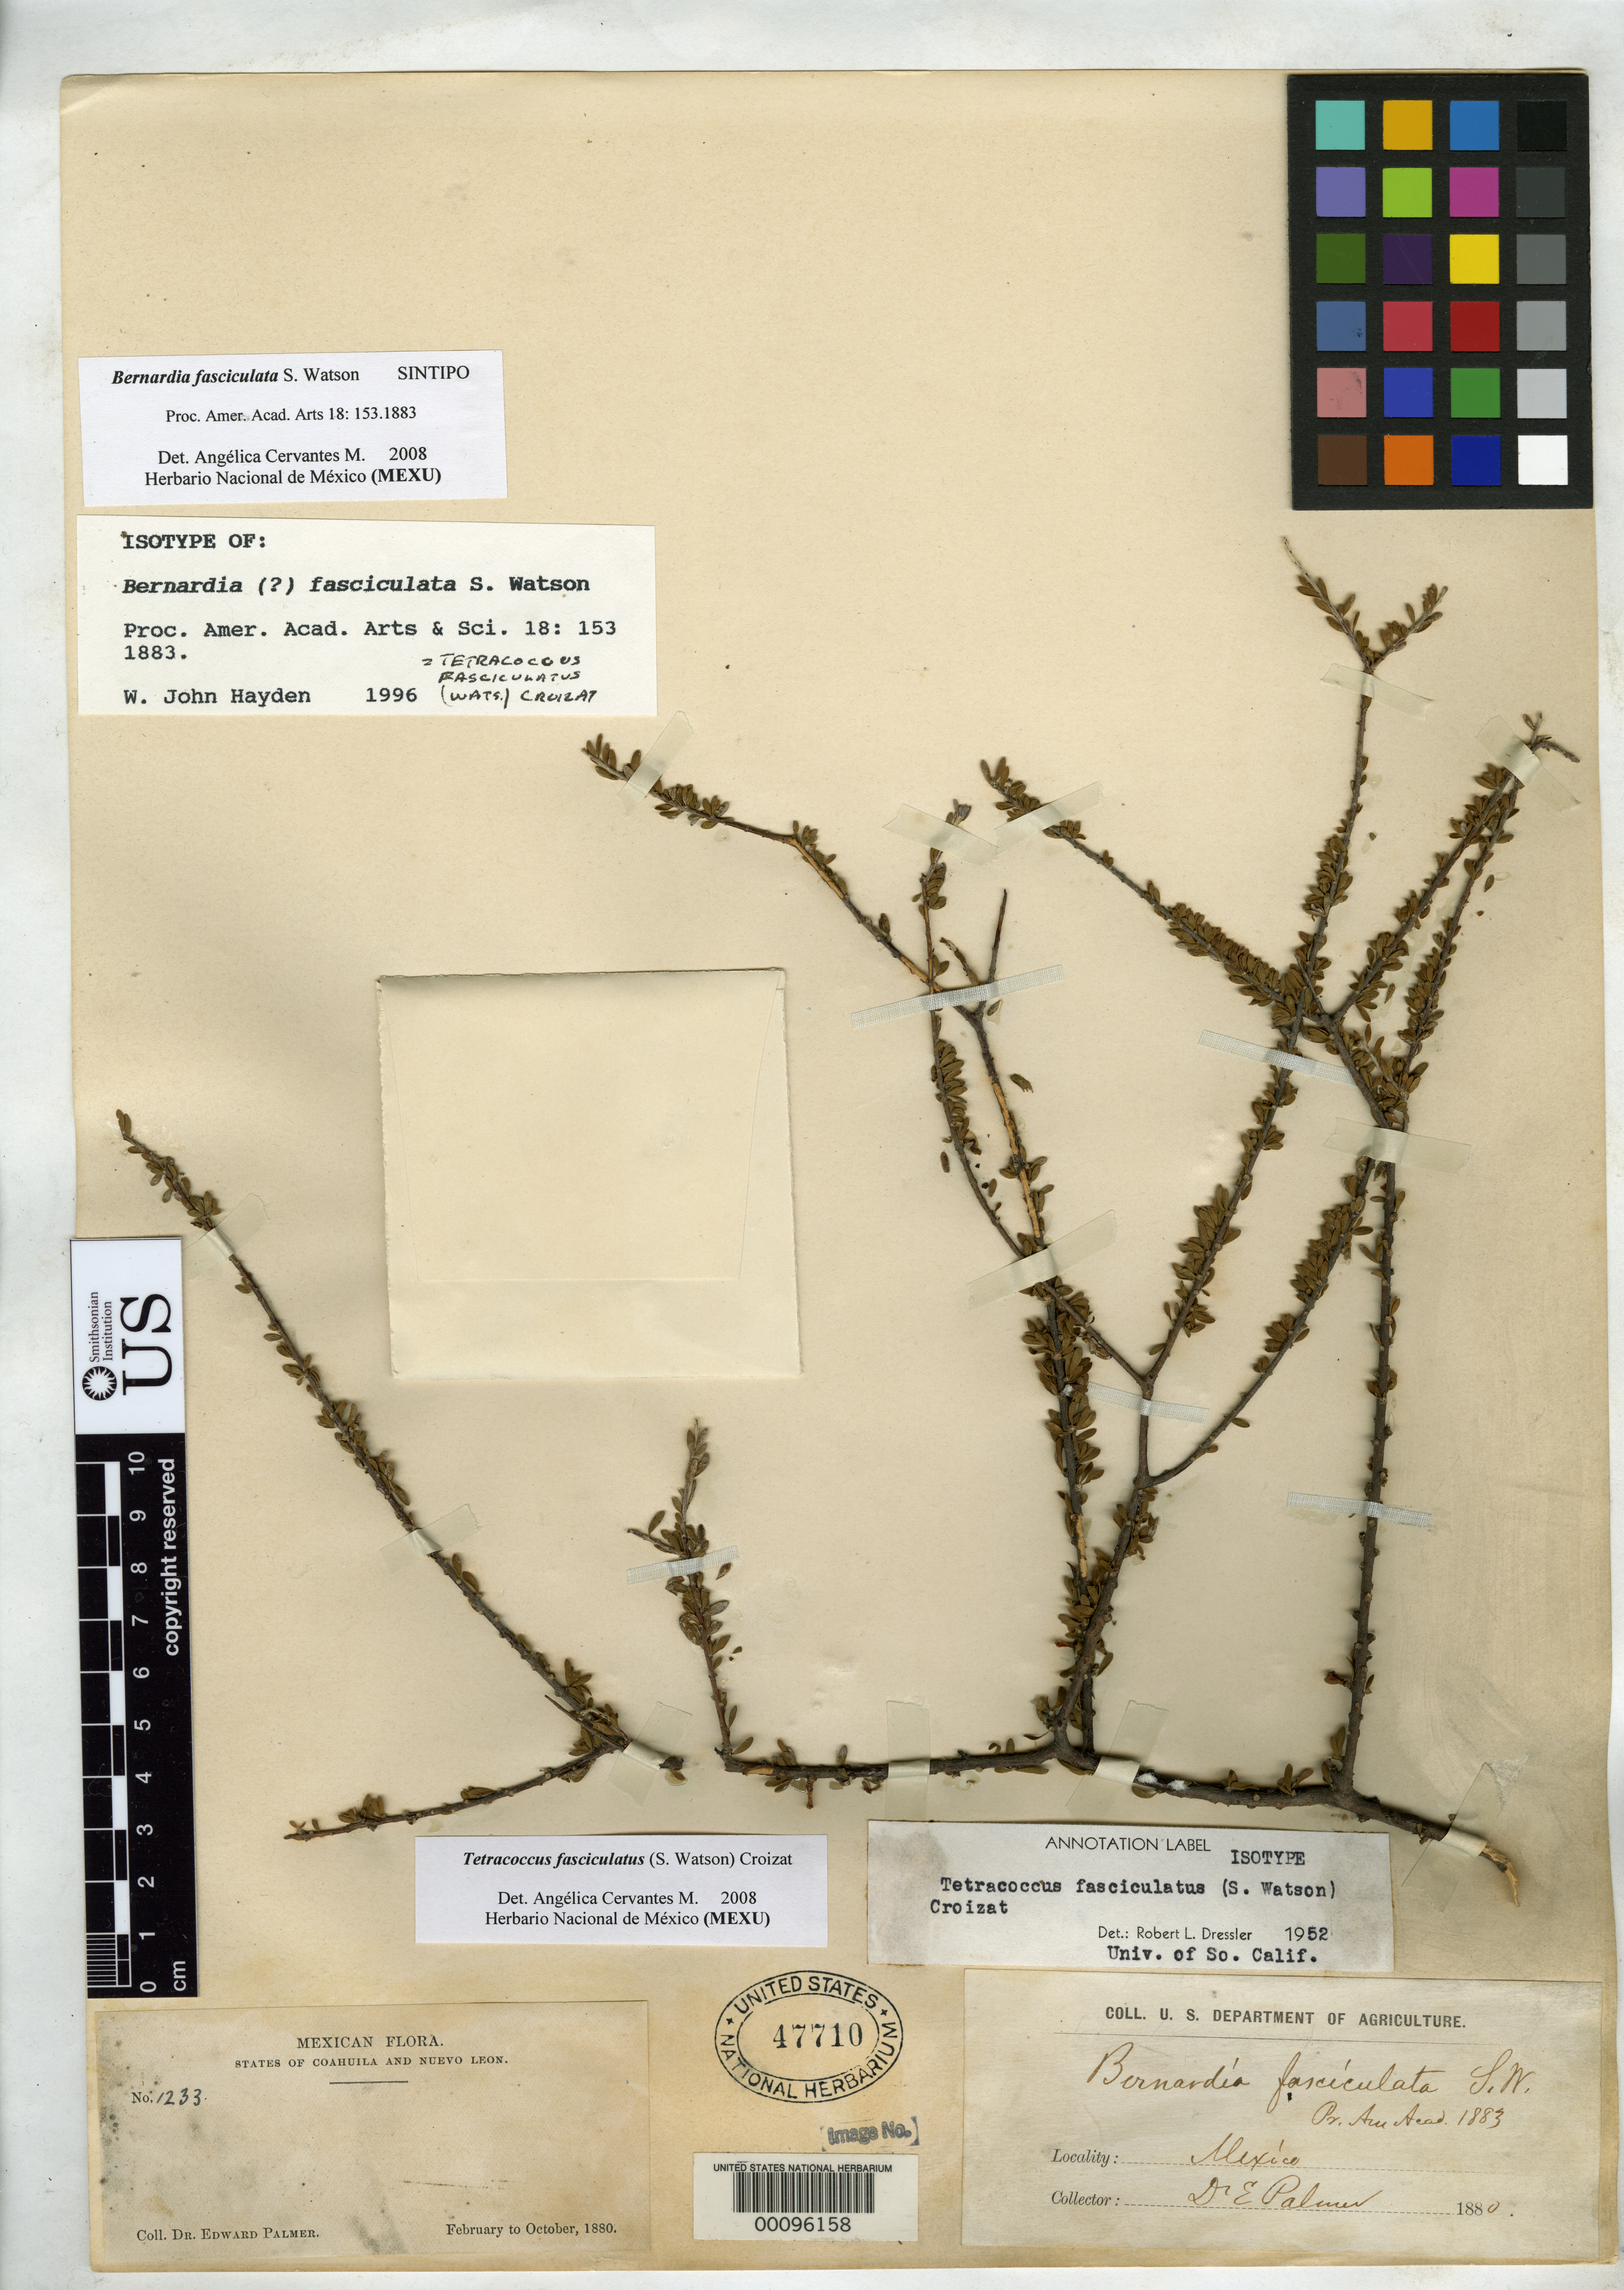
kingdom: Plantae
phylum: Tracheophyta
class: Magnoliopsida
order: Malpighiales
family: Euphorbiaceae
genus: Bernardia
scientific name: Bernardia fasciculata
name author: S. Watson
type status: Isosyntype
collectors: E. Palmer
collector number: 1233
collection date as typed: Feb 1880 to -- Oct 1880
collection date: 1880-02/1880-10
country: Mexico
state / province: Coahuila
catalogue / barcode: US 47710